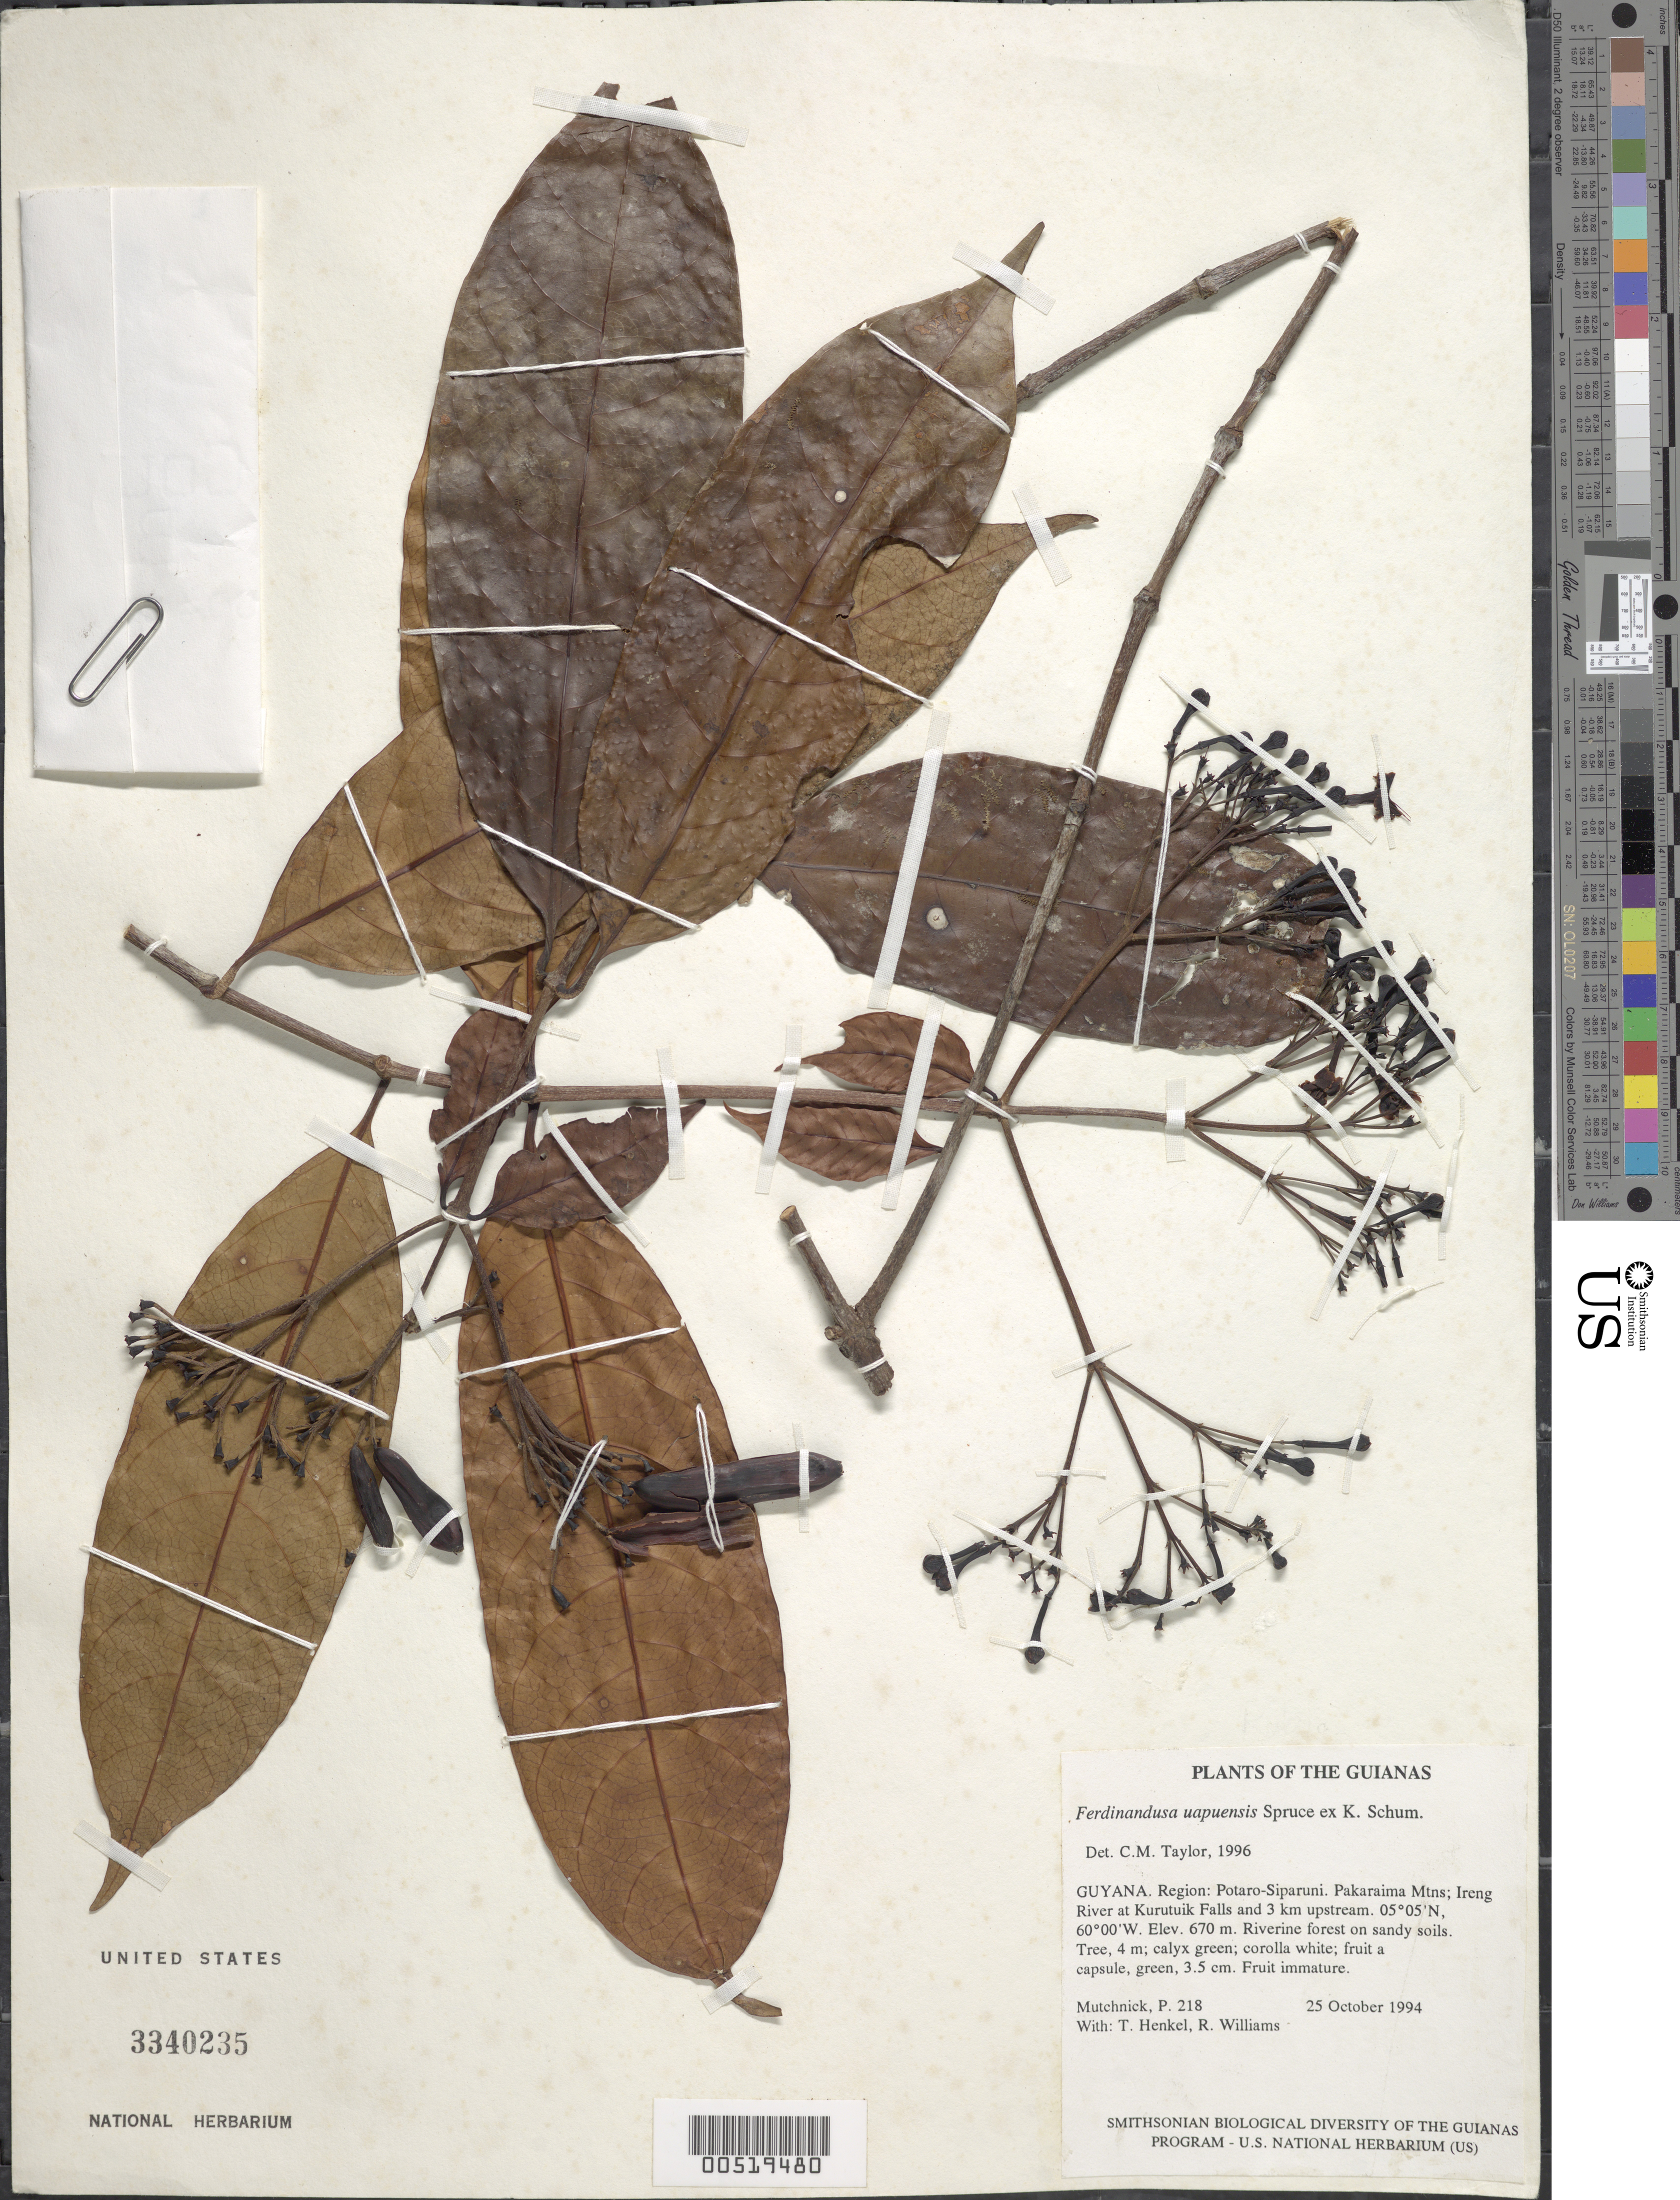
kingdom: Plantae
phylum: Tracheophyta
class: Magnoliopsida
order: Gentianales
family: Rubiaceae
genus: Ferdinandusa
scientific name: Ferdinandusa uaupensis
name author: Spruce ex K. Schum.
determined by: Taylor, Charlotte M.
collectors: P. Mutchnick, T. Henkel & R. Williams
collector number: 218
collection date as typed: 25 October 1994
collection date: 1994-10-25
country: Guyana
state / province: Potaro-Siparuni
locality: Pakaraima Mtns; Ireng River at Kurutuik Falls and 3 km upstream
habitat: Riverine forest on sandy soils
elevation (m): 670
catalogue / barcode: US 3340235